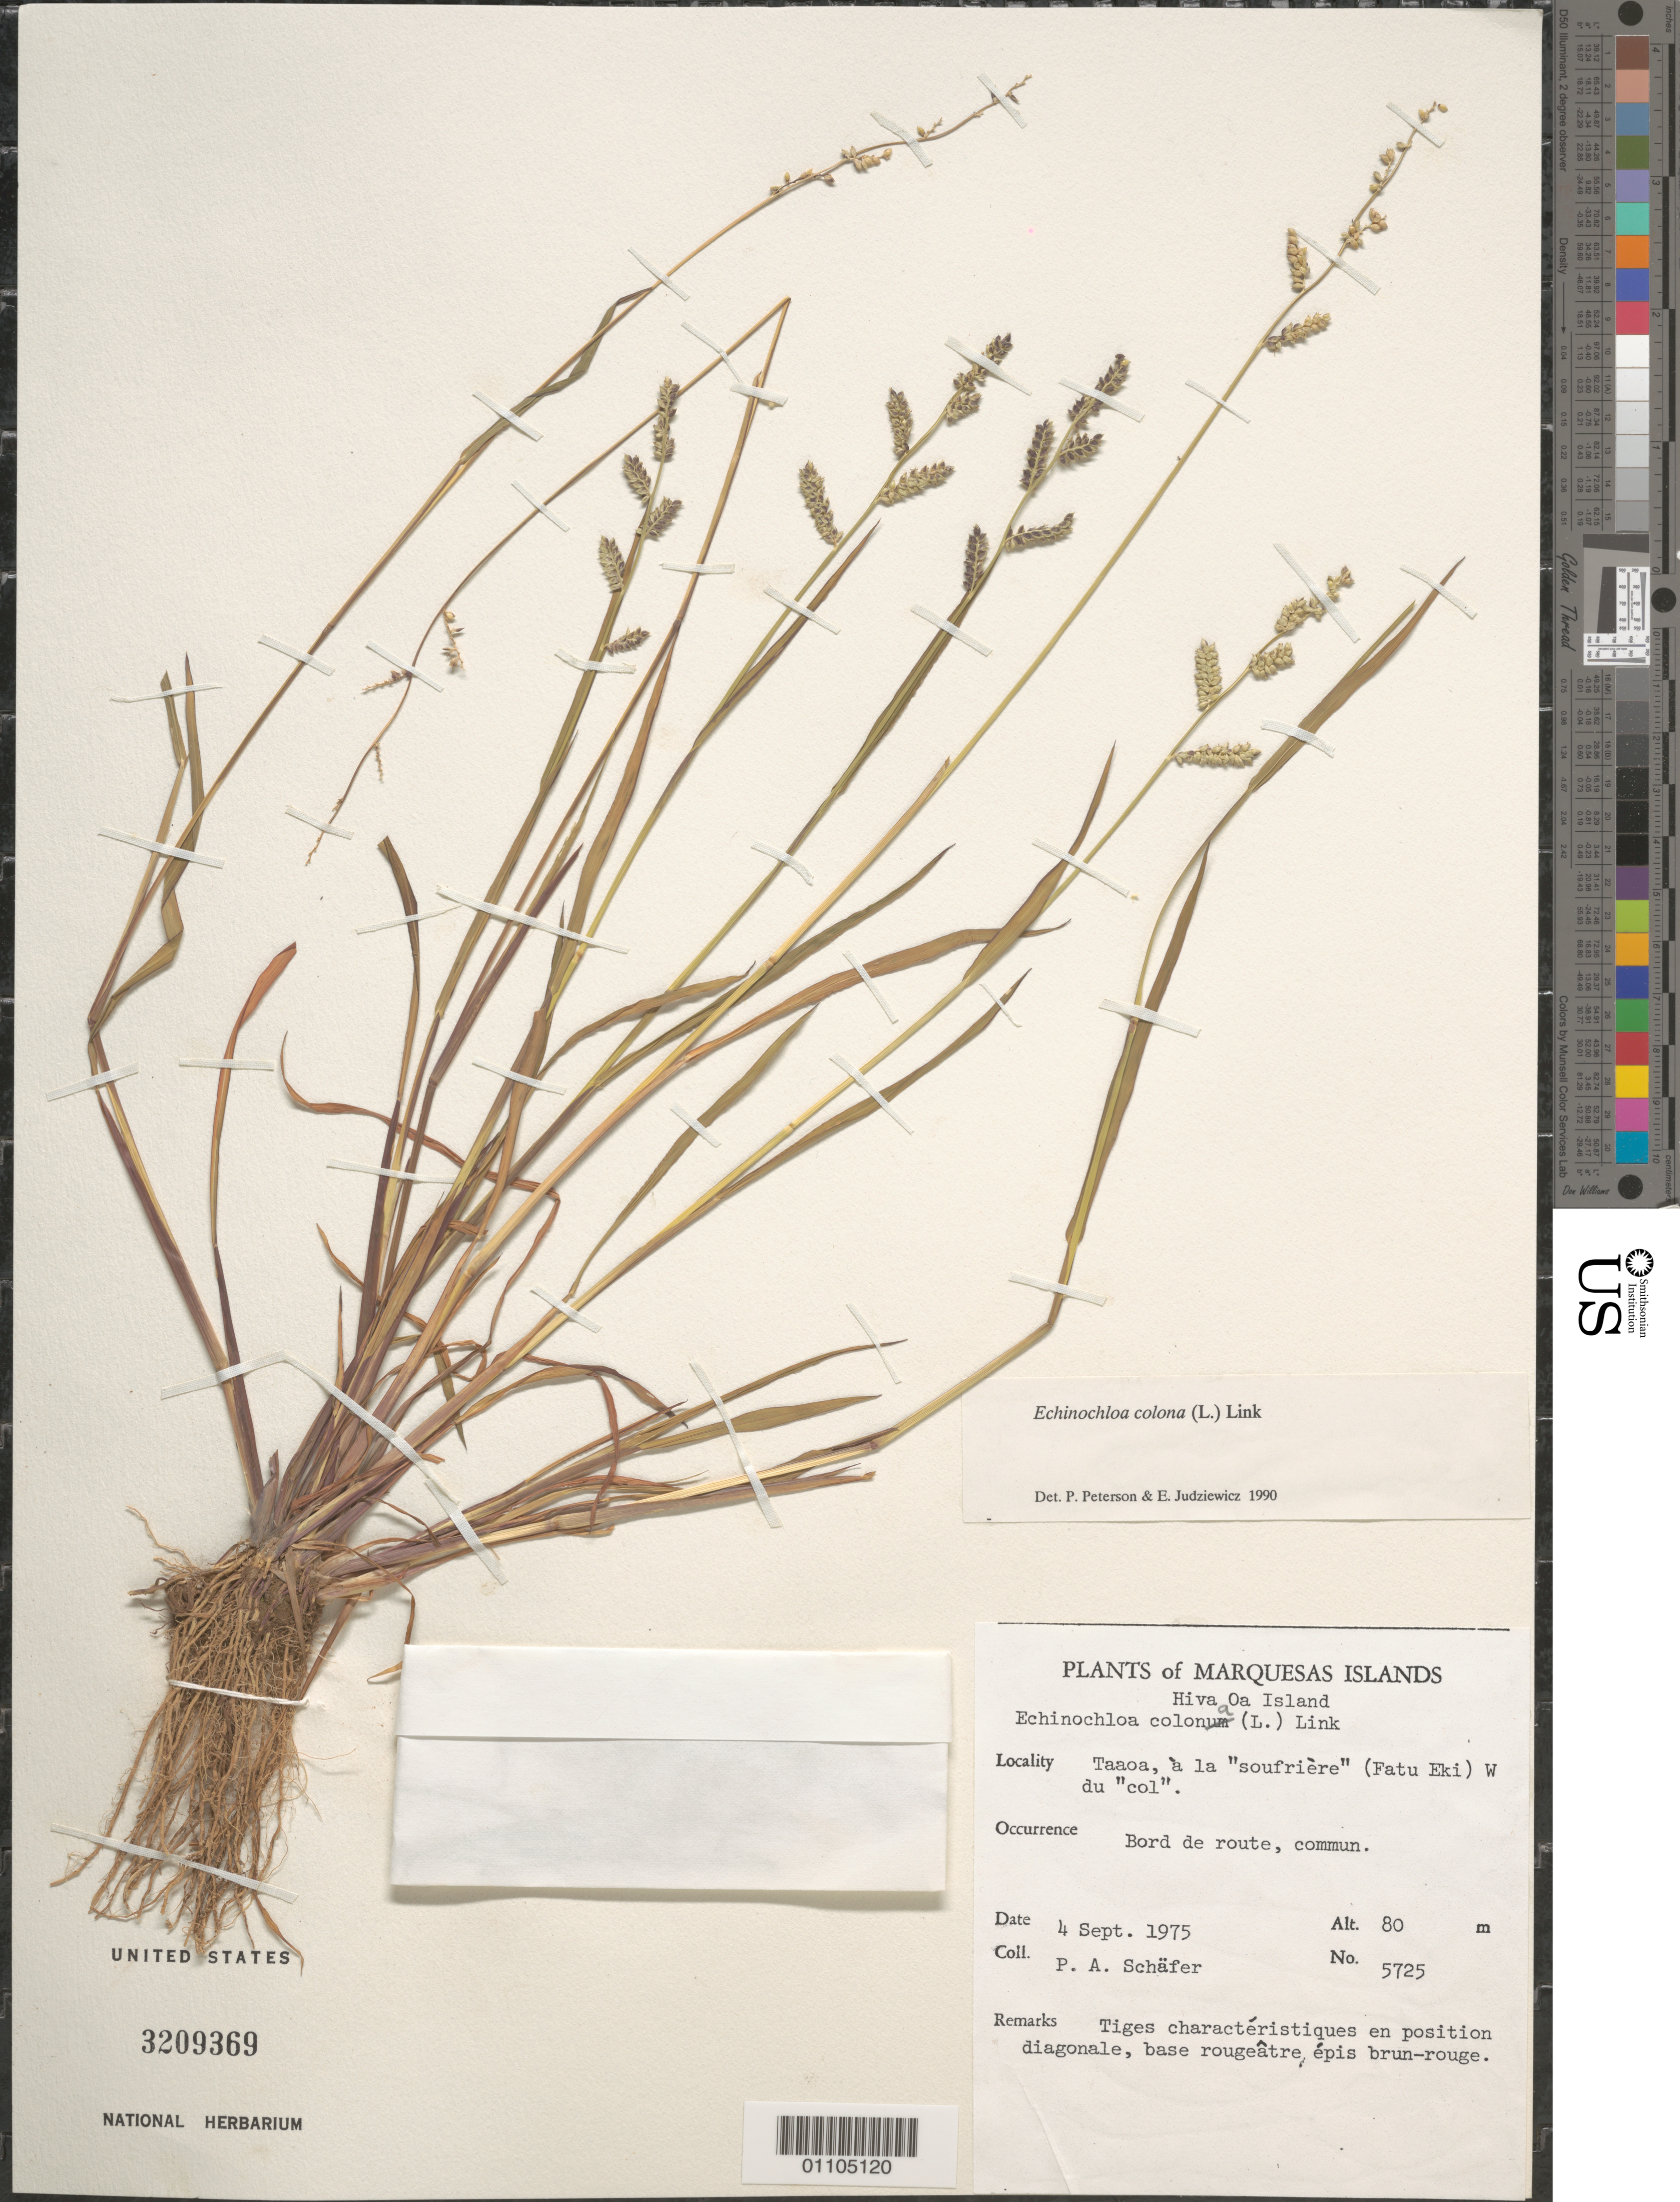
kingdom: Plantae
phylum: Tracheophyta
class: Liliopsida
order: Poales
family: Poaceae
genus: Echinochloa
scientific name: Echinochloa colona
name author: (L.) Link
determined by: Peterson, P. M.; Judziewicz, E. J.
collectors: P. A. Schäfer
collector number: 5725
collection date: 1975-09-04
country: French Polynesia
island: Hiva Oa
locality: Taaoa, à la "soufrière" (Fatu Eki) W du "col"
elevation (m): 80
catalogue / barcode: US 3209369